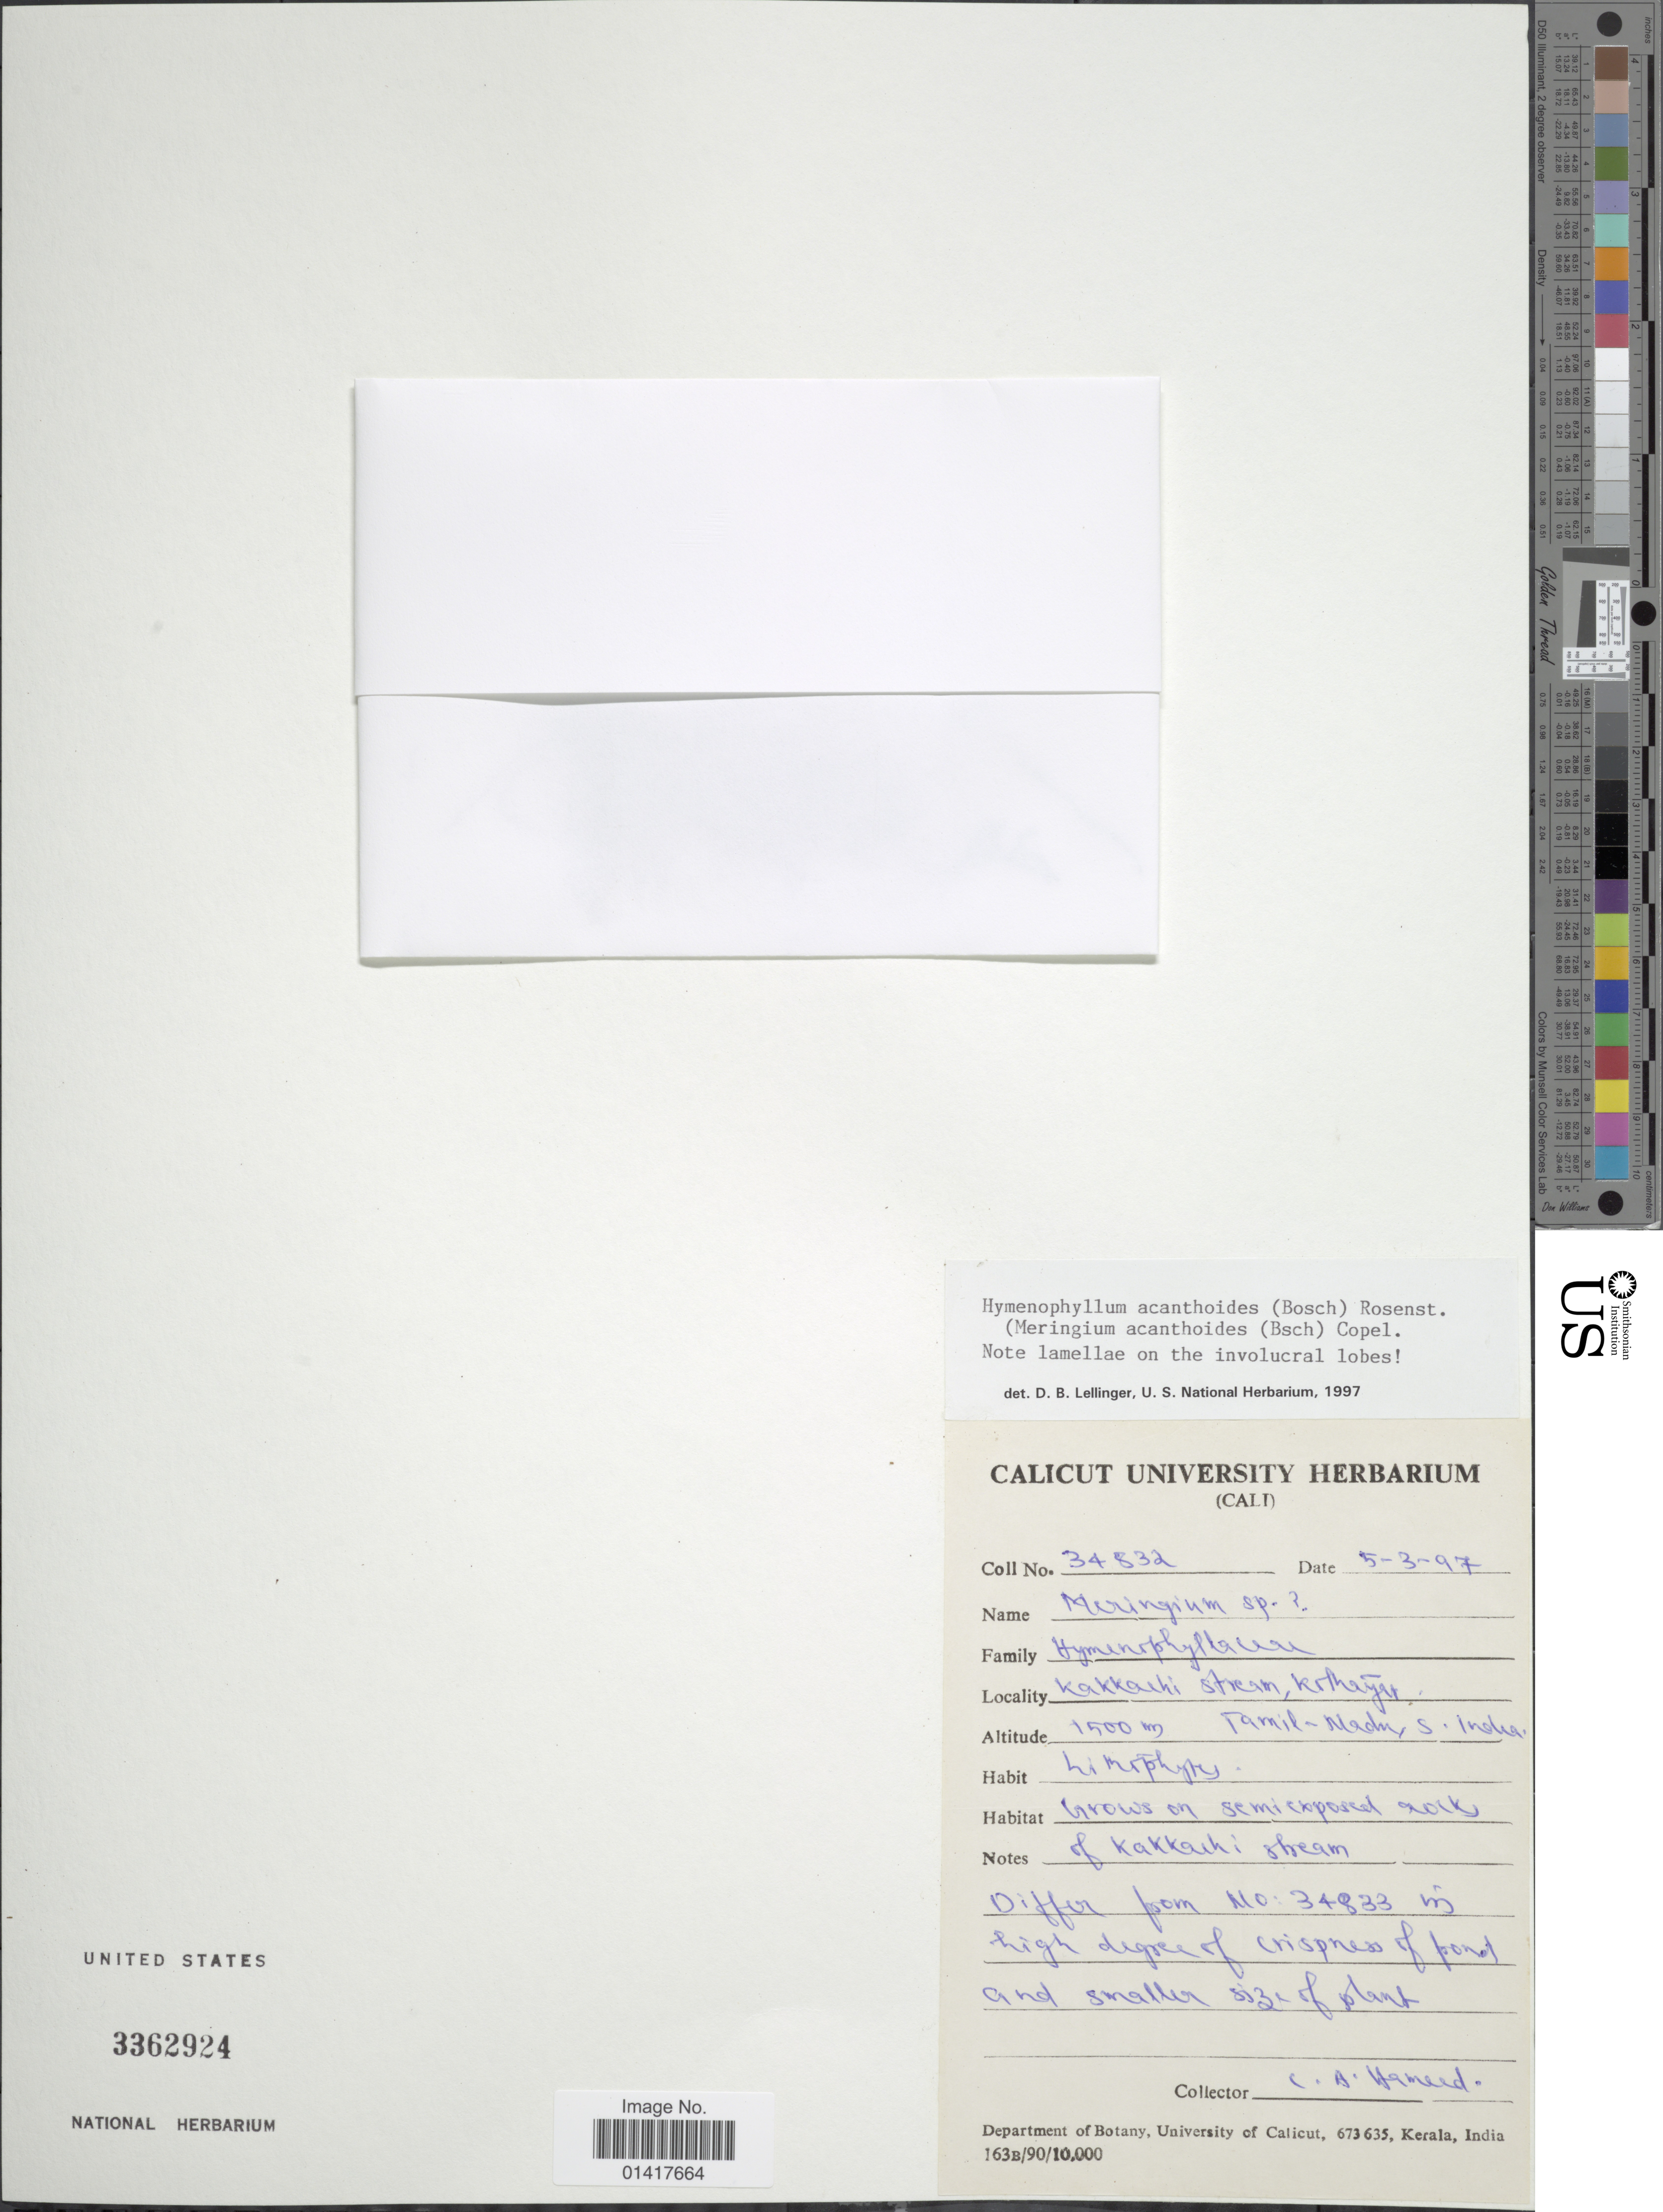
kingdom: Plantae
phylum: Tracheophyta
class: Polypodiopsida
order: Hymenophyllales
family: Hymenophyllaceae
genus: Hymenophyllum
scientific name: Hymenophyllum acanthoides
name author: (Bosch) Rosenst.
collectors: C. Hameed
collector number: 34832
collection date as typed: Transcribed d/m/y: 5/3/97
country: India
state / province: Tamil Nadu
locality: Cali. Kakkarhi stream, Kerjhajer. Tamil Nadu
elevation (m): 1500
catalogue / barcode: US 3362924